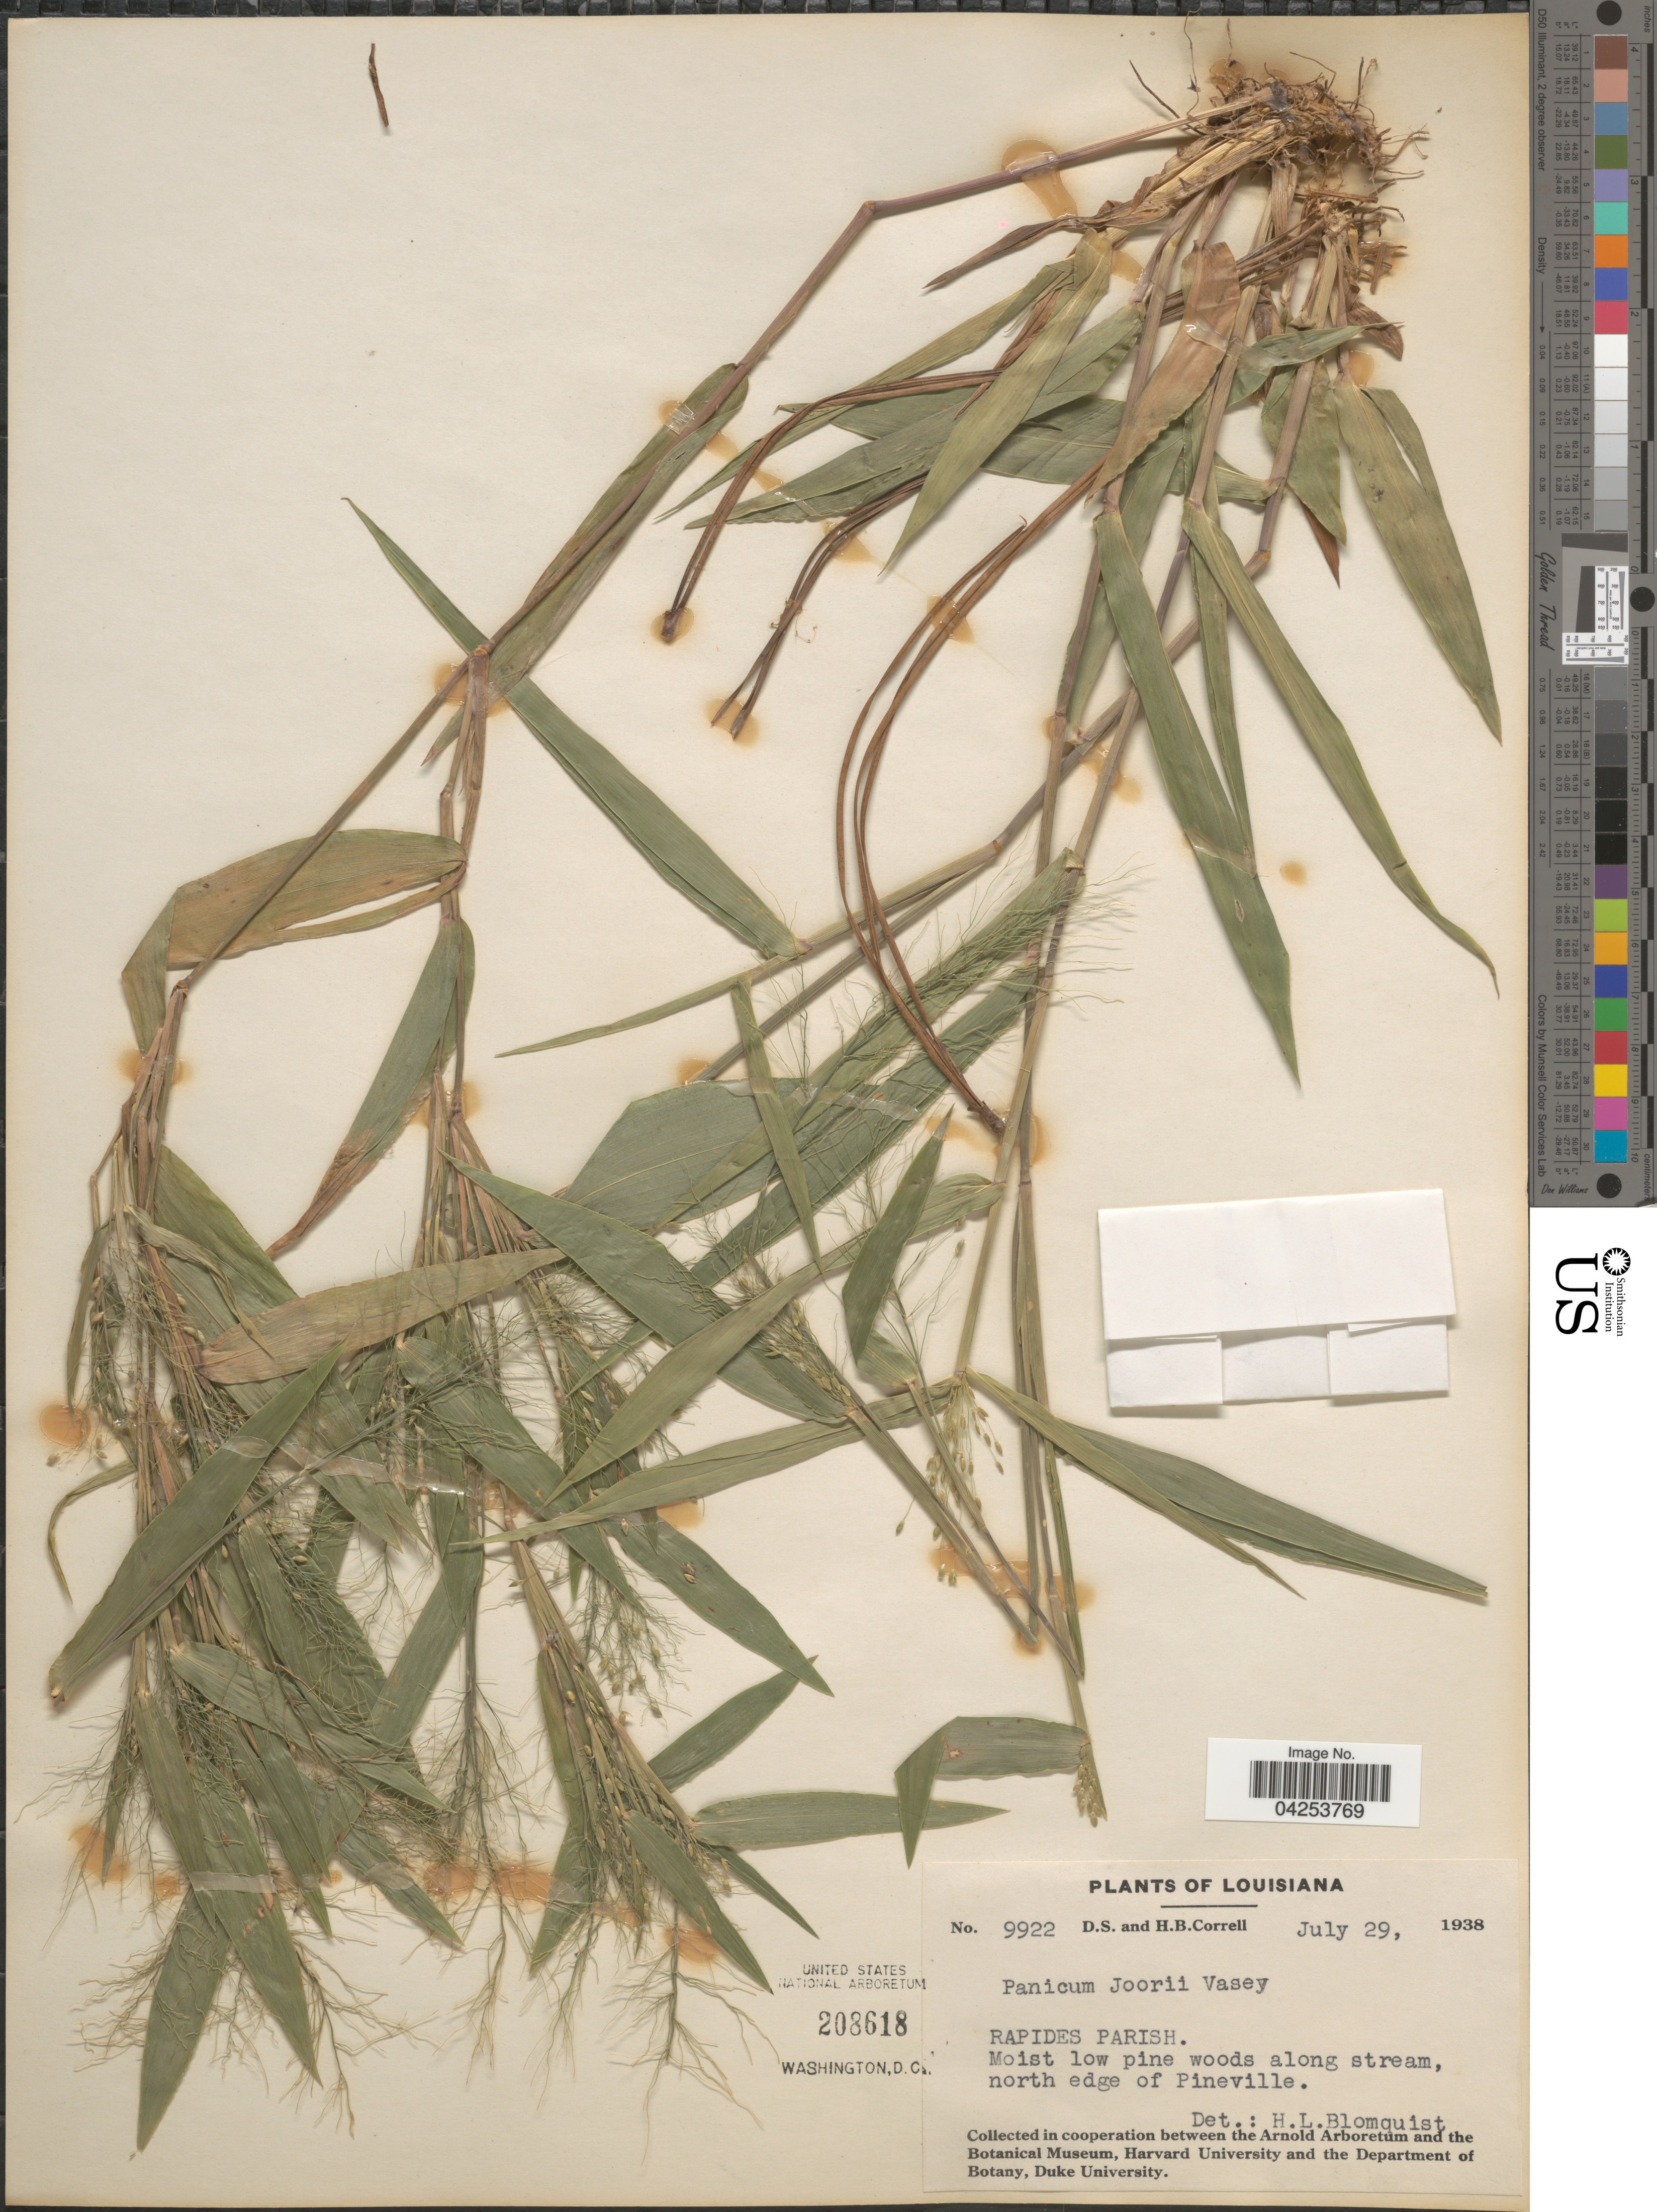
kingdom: Plantae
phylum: Tracheophyta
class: Liliopsida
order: Poales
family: Poaceae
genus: Dichanthelium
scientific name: Dichanthelium commutatum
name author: (Schult.) Gould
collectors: D. S. Correll & H. Correll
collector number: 9922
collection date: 1938-07-29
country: United States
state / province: Louisiana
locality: Rapides Parish. Moist low pine woods along stream, north edge of Pineville.